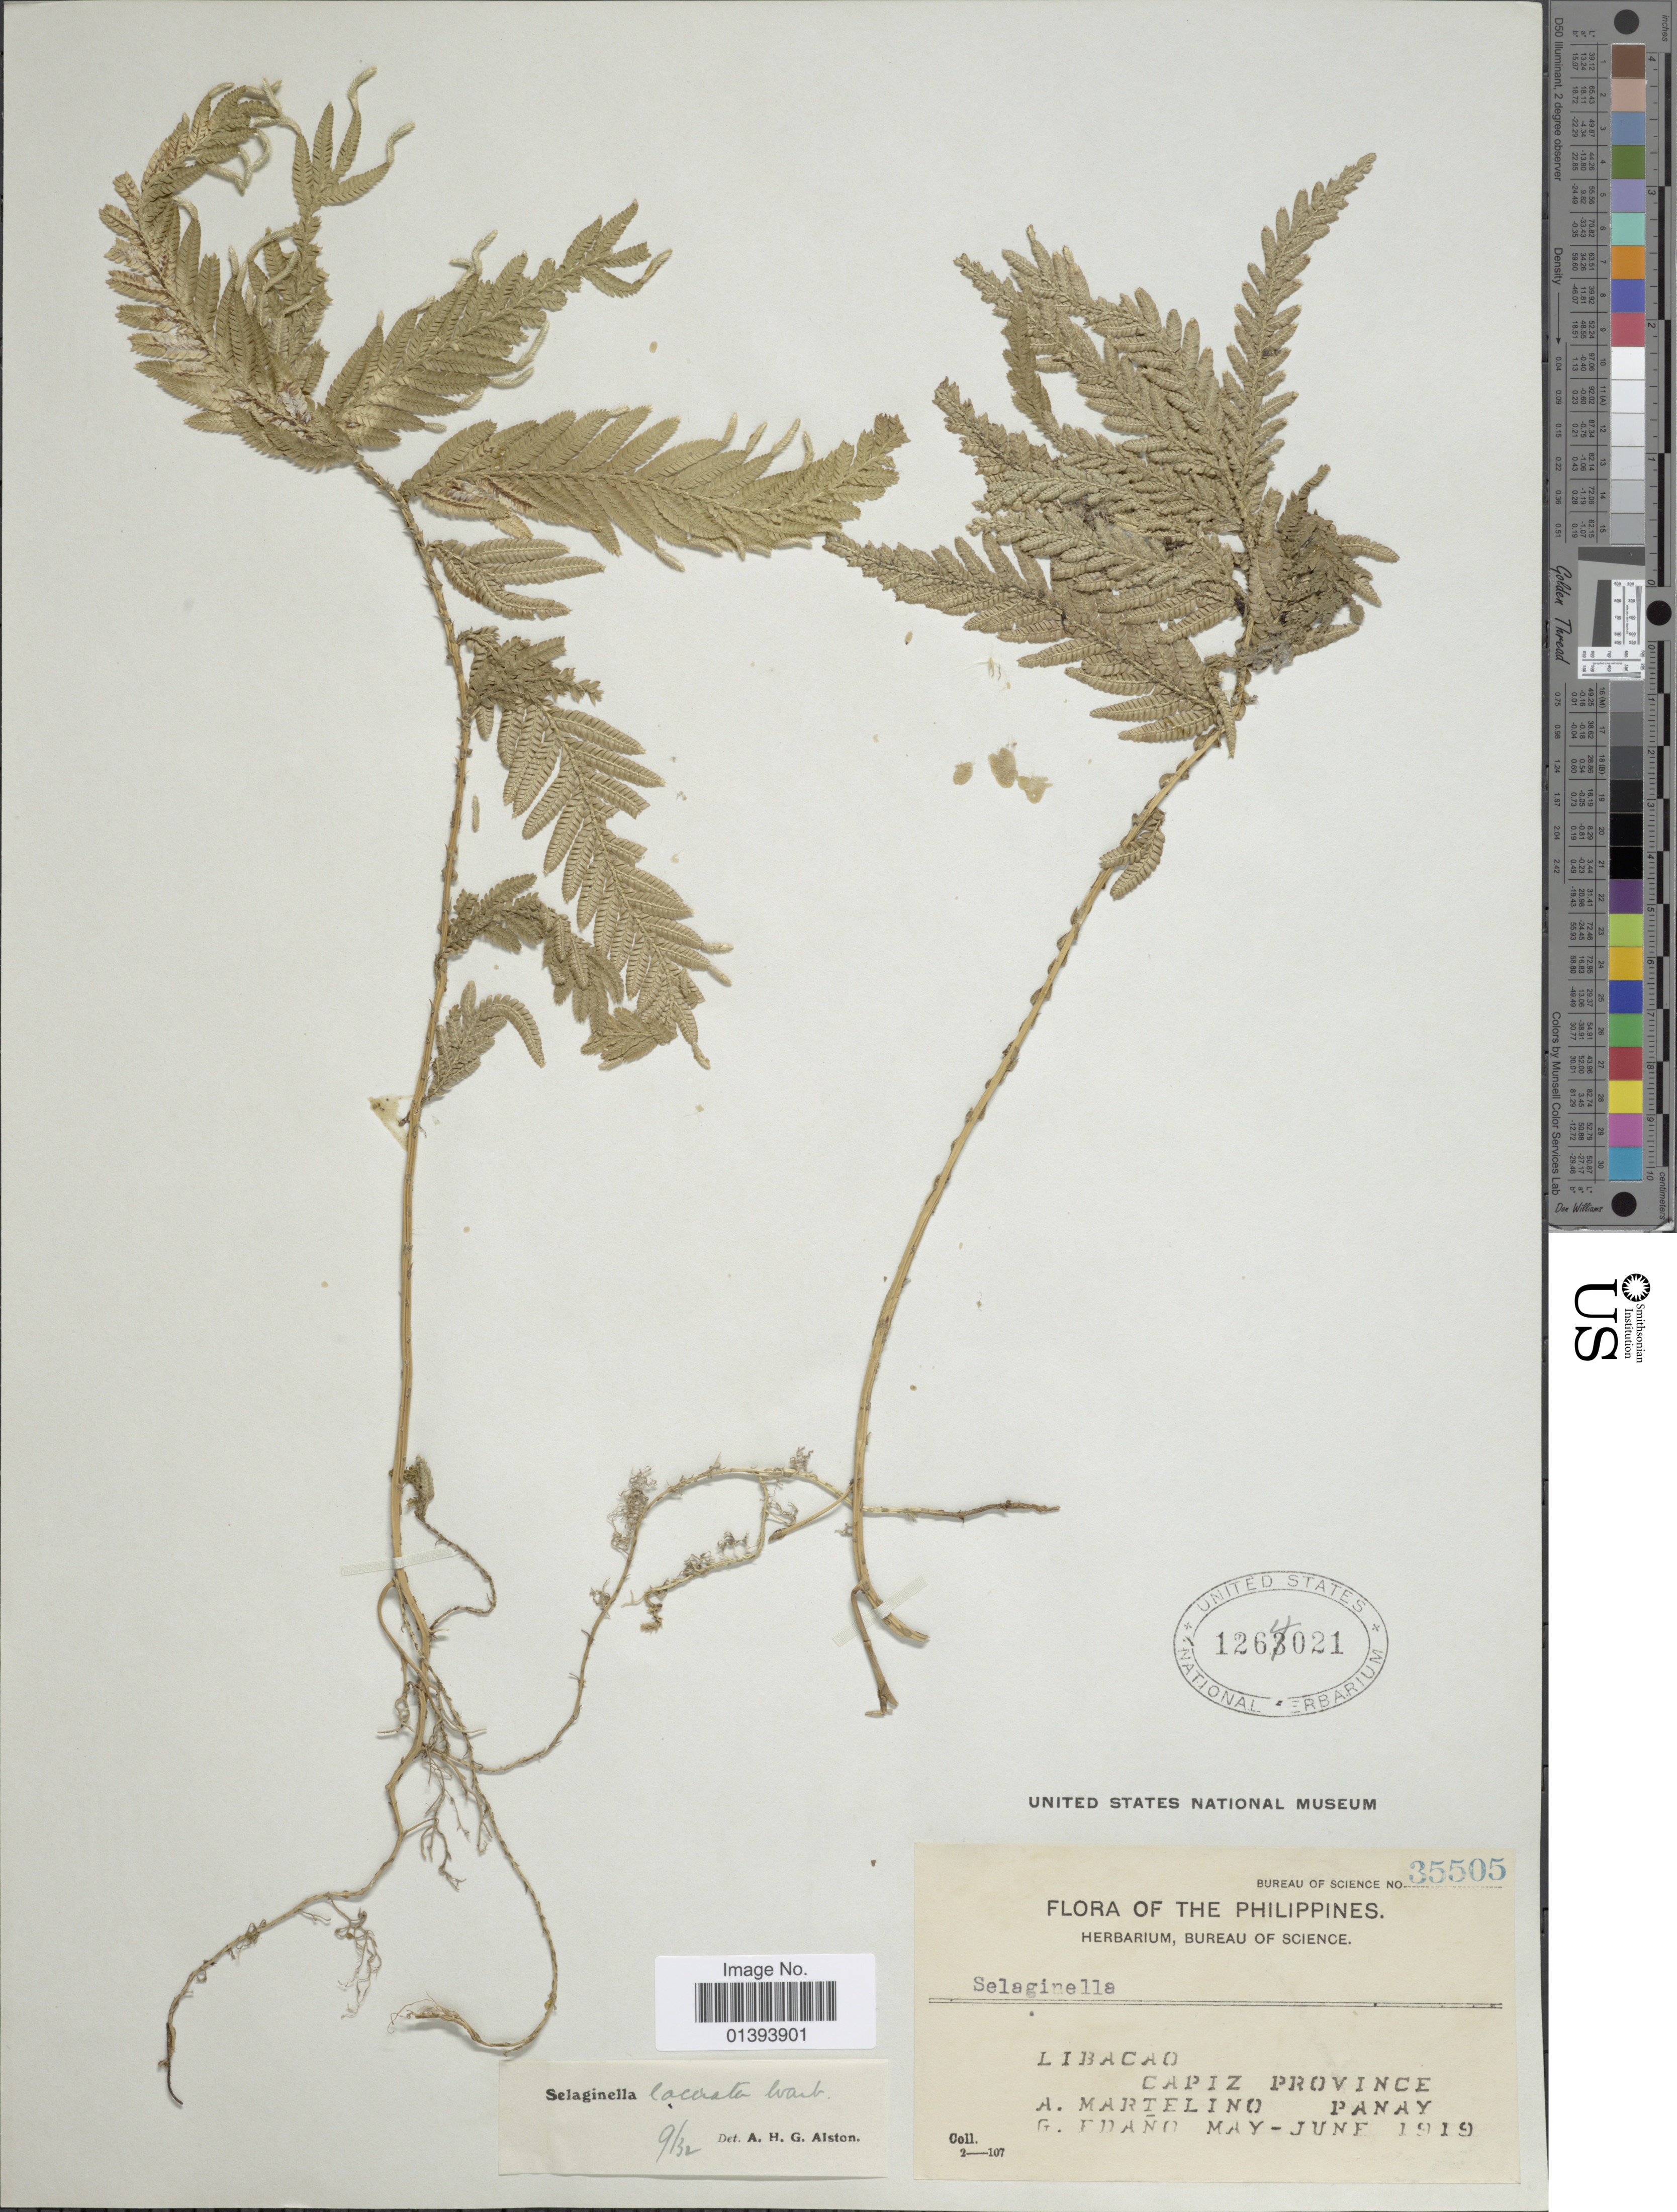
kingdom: Plantae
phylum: Tracheophyta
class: Lycopodiopsida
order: Selaginellales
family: Selaginellaceae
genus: Selaginella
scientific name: Selaginella lacerata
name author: Warb.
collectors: A. Martelino & G. Edaño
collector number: Bureau of Science 35505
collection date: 1919-05/1919-06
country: Philippines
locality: Libacao, Capiz Province Panay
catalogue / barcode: US 1264021